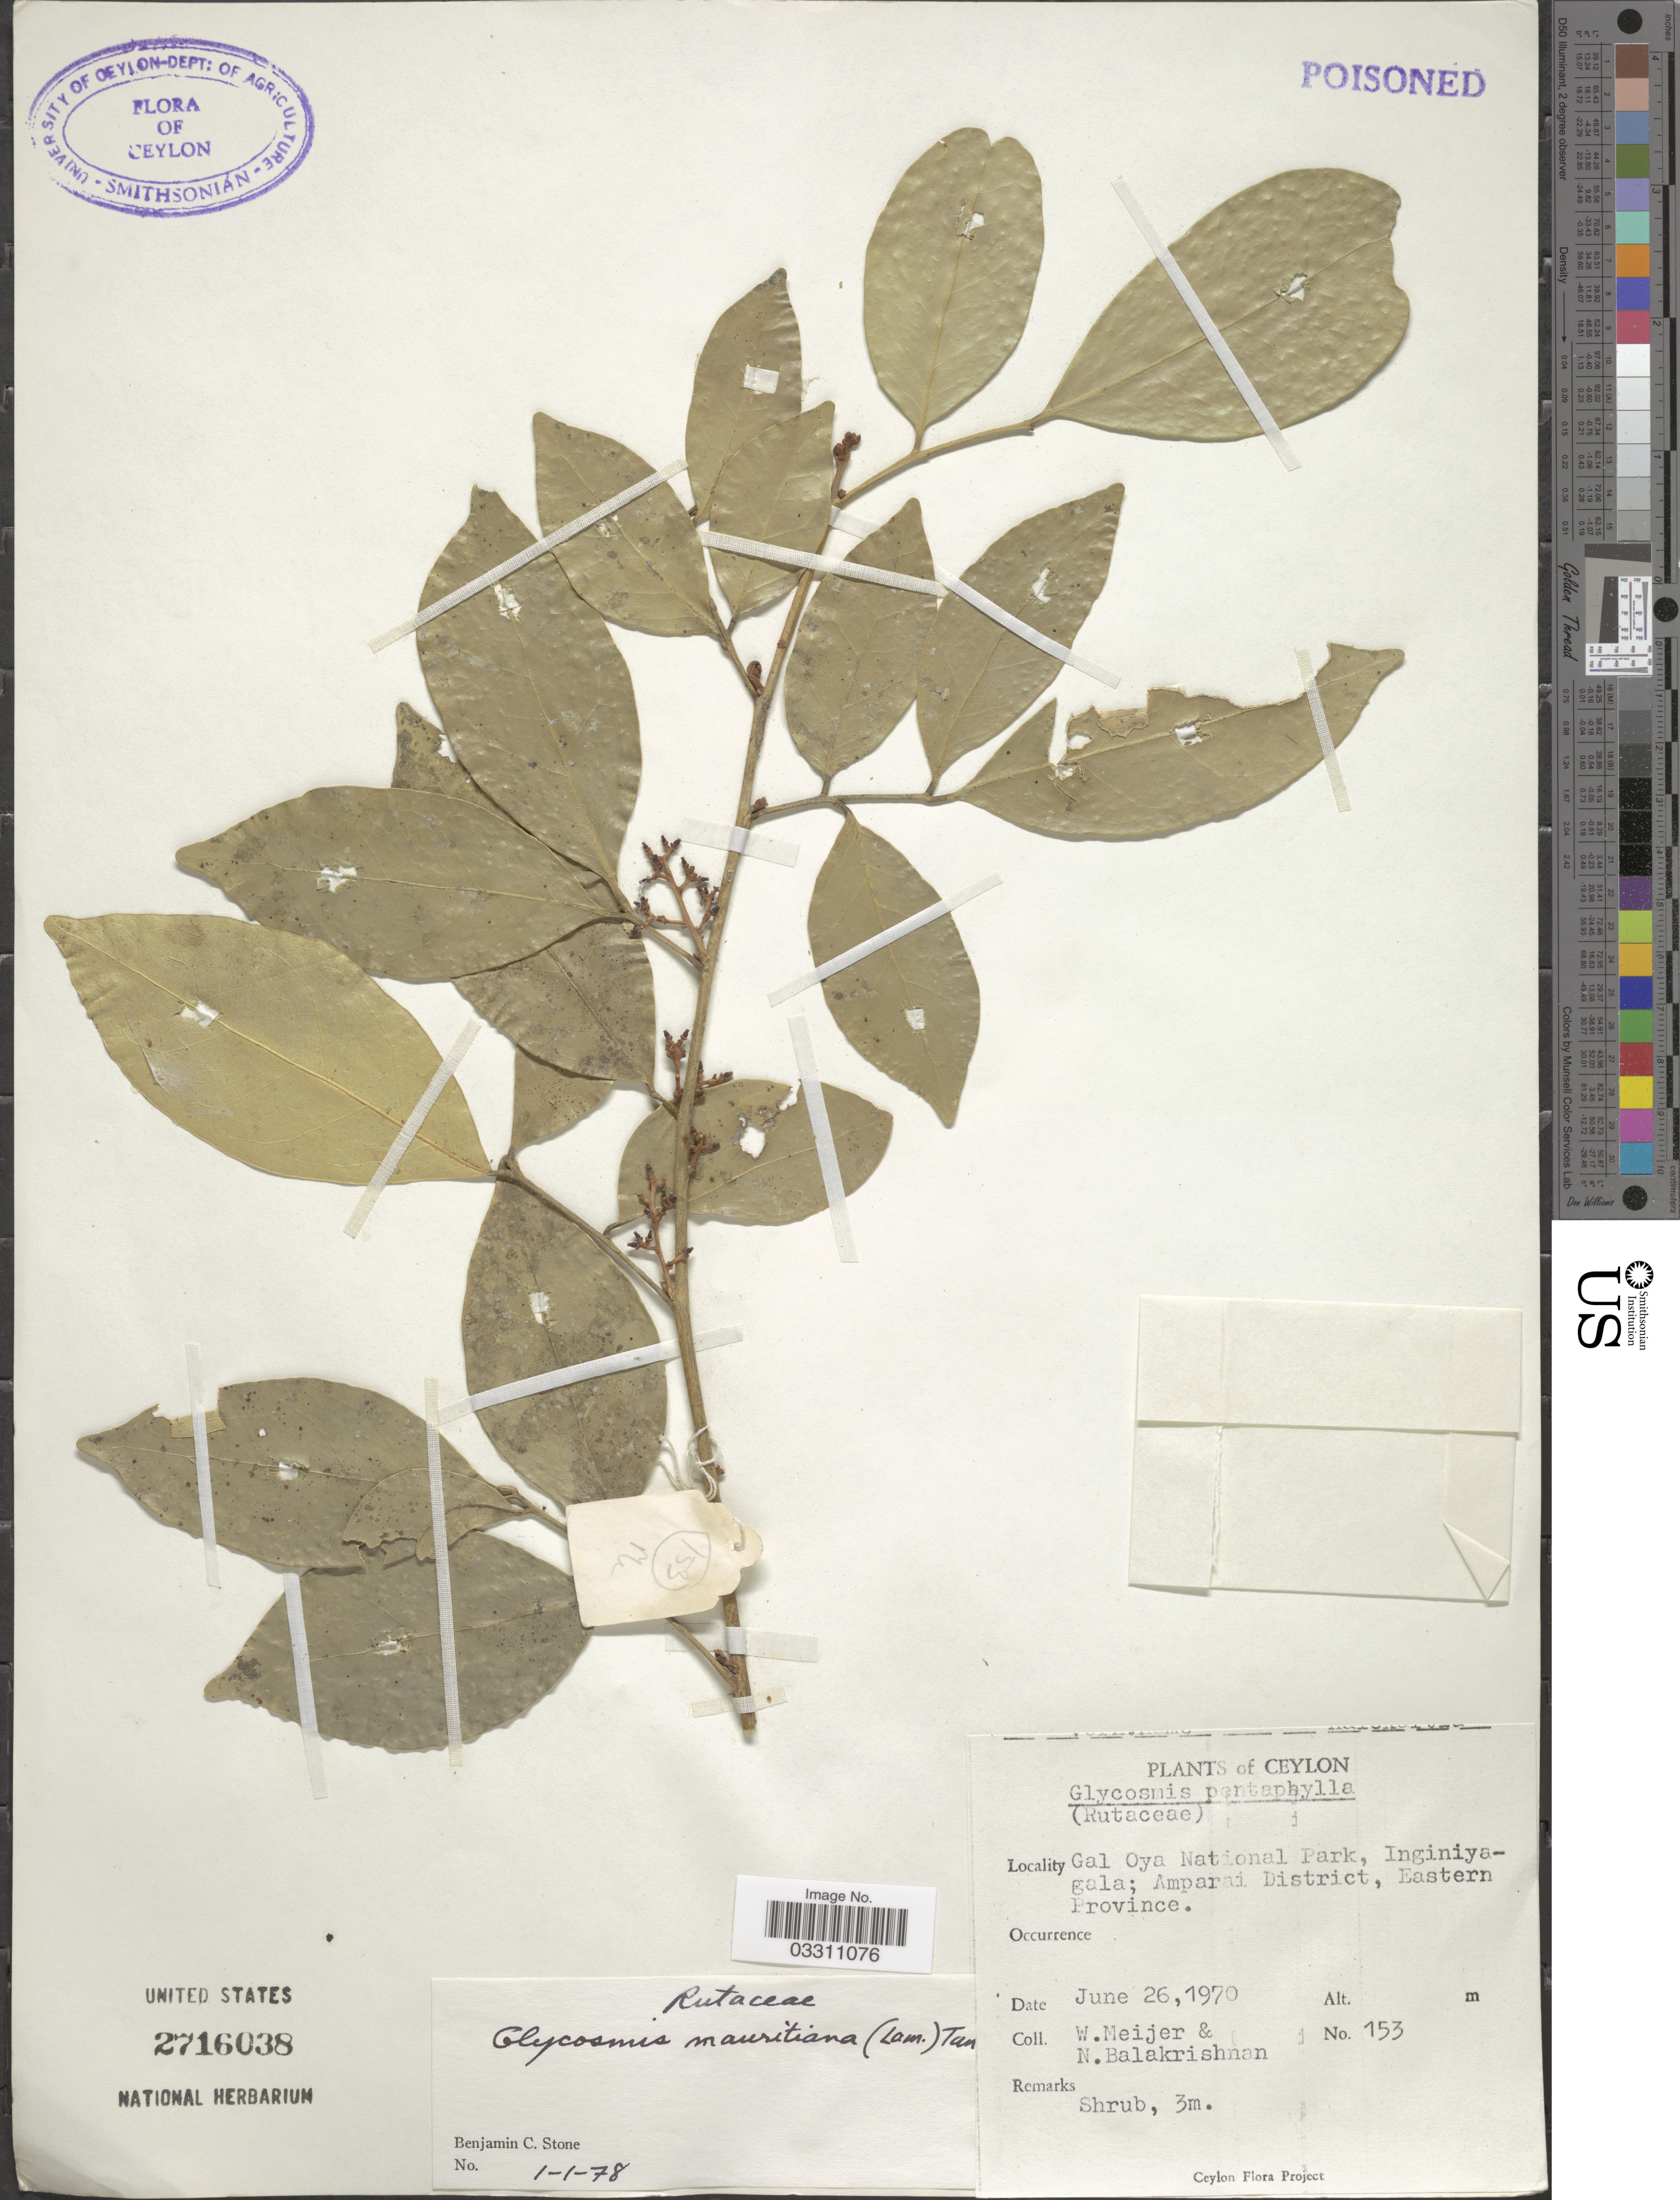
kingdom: Plantae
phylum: Tracheophyta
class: Magnoliopsida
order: Sapindales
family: Rutaceae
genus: Glycosmis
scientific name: Glycosmis mauritiana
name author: (Lamkey) Tanaka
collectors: W. Meijer & N. Balakrishnan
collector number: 153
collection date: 1970-06-26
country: Sri Lanka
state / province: Eastern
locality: Ceylon, Gal Oya National Park, Inginiyagala; Amparai District.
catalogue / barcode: US 2716038